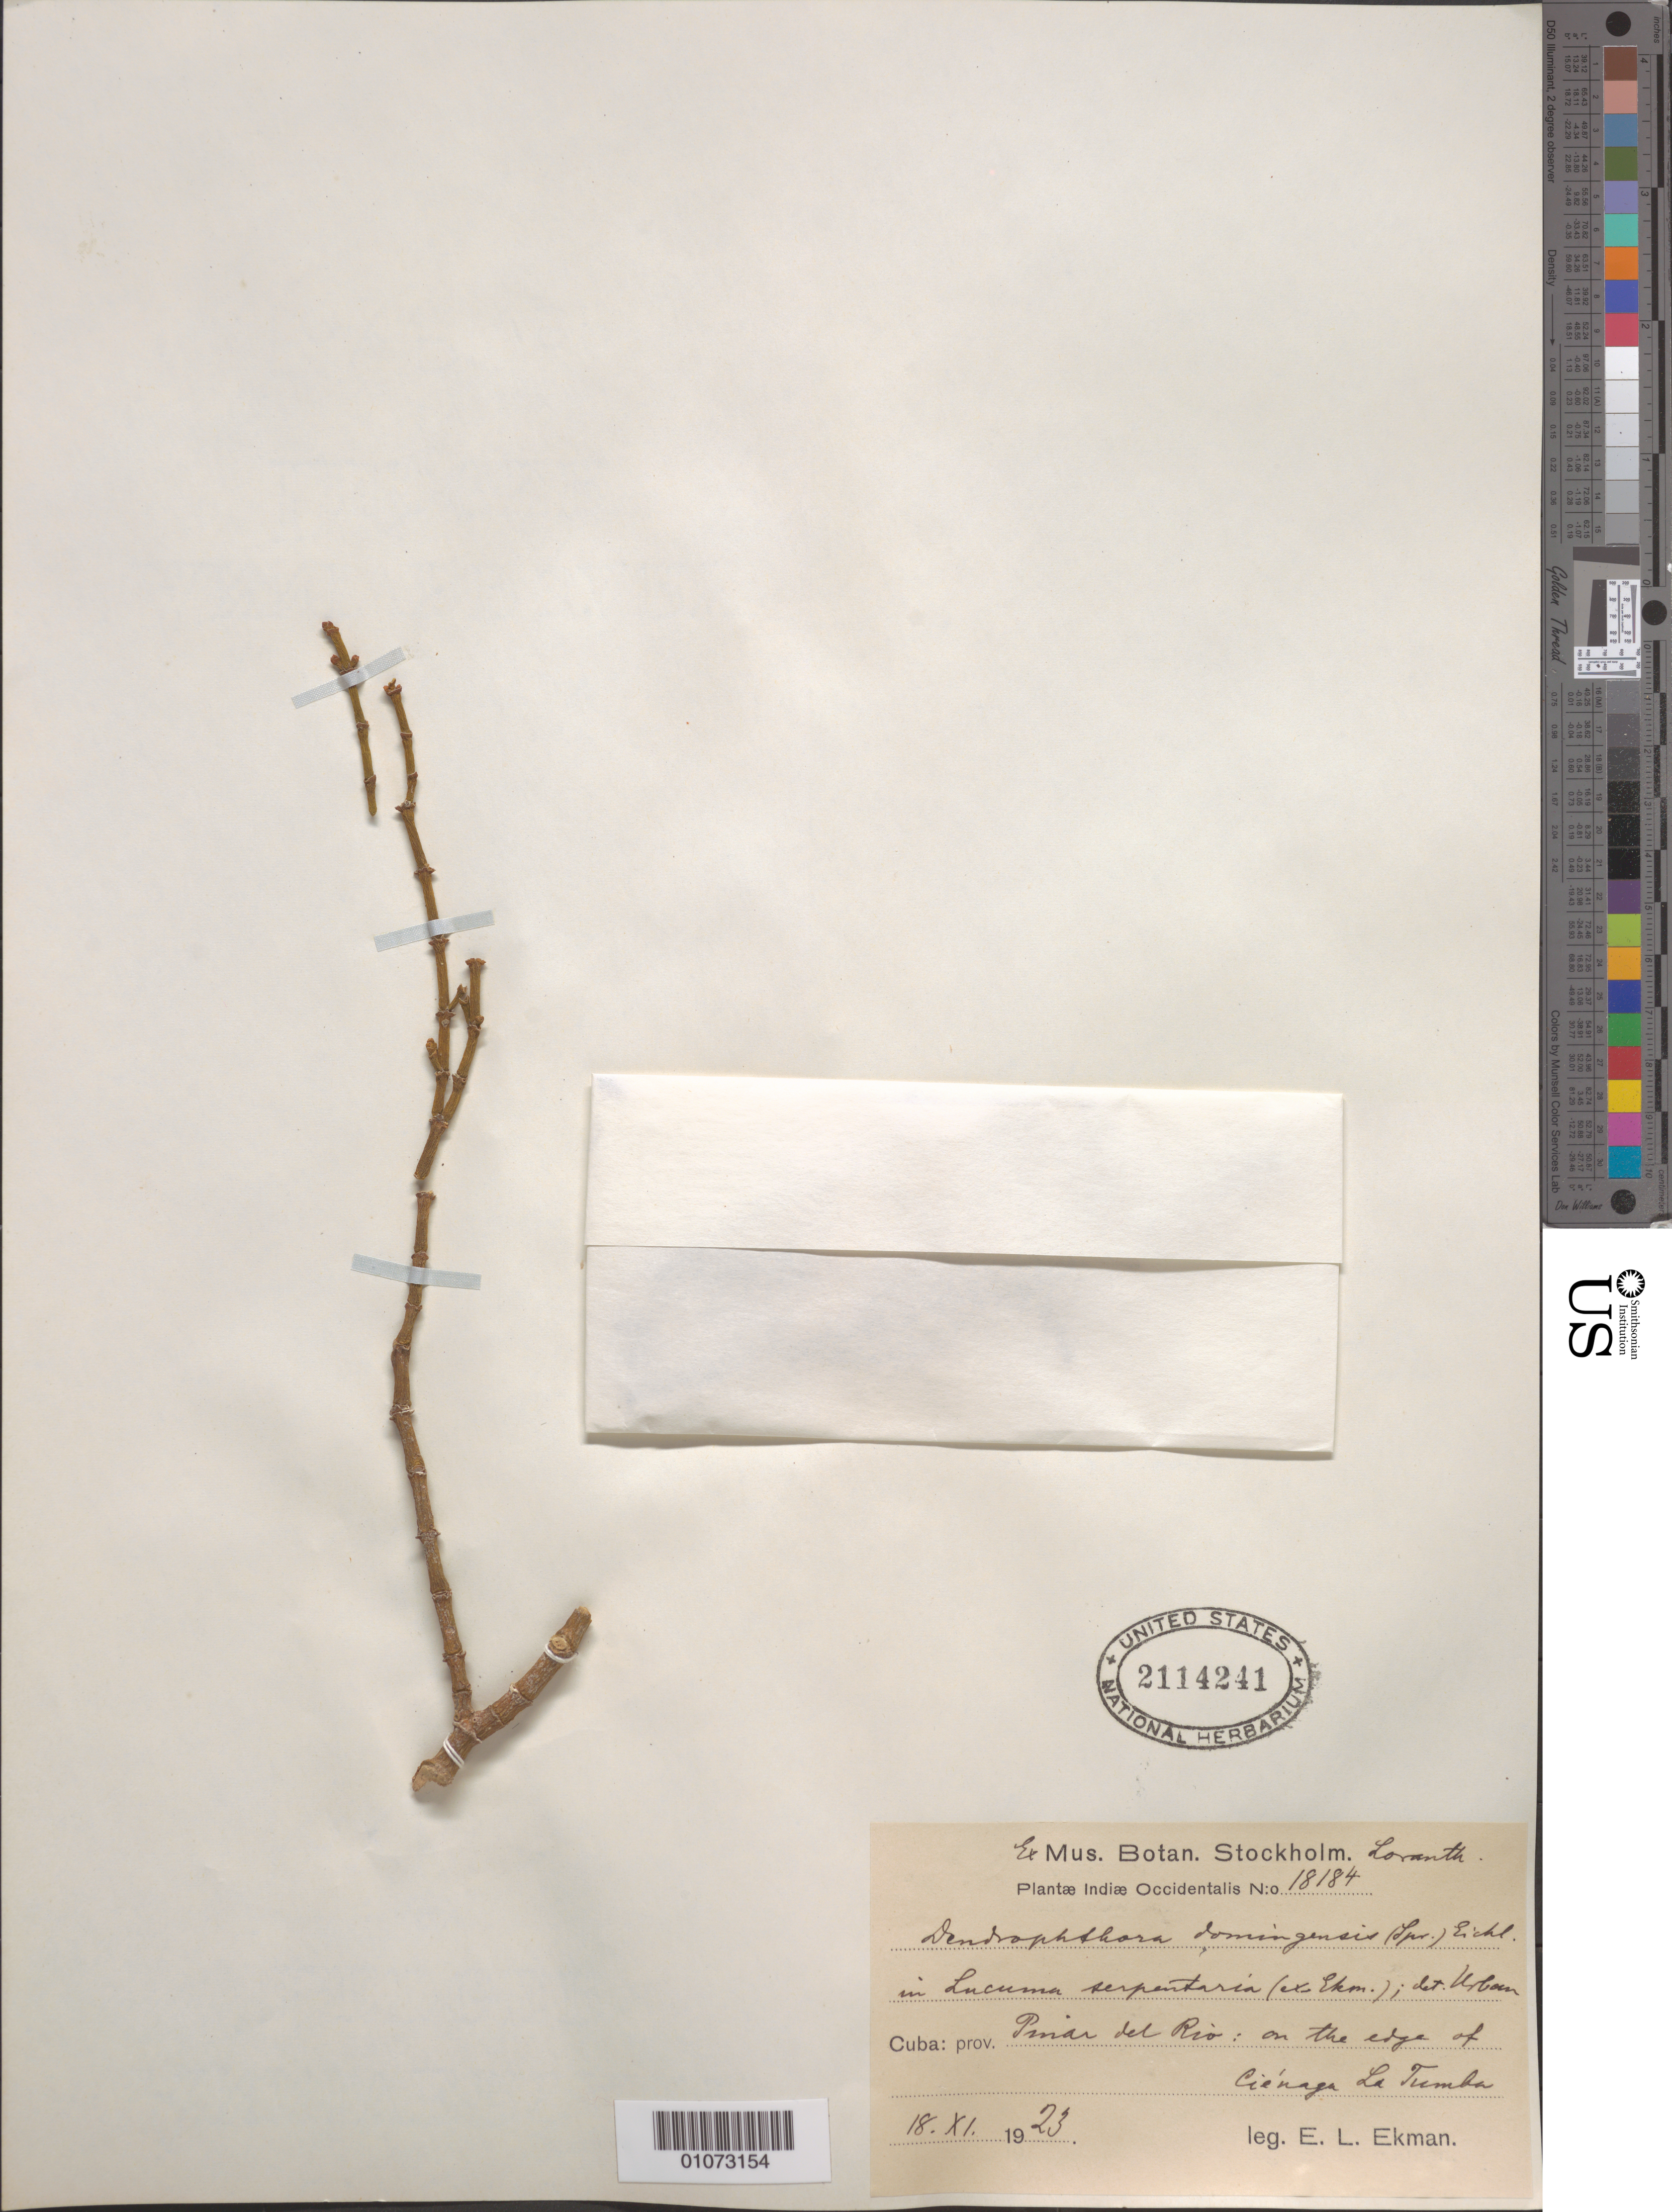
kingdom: Plantae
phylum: Tracheophyta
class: Magnoliopsida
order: Santalales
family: Viscaceae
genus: Dendrophthora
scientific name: Dendrophthora domingensis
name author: (Spreng.) Eichler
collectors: E. L. Ekman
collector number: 18184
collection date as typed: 18 Jan 1923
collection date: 1923-01-18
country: Cuba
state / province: Pinar del Rio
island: Cuba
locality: Cienaga La Tumba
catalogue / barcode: US 2114241